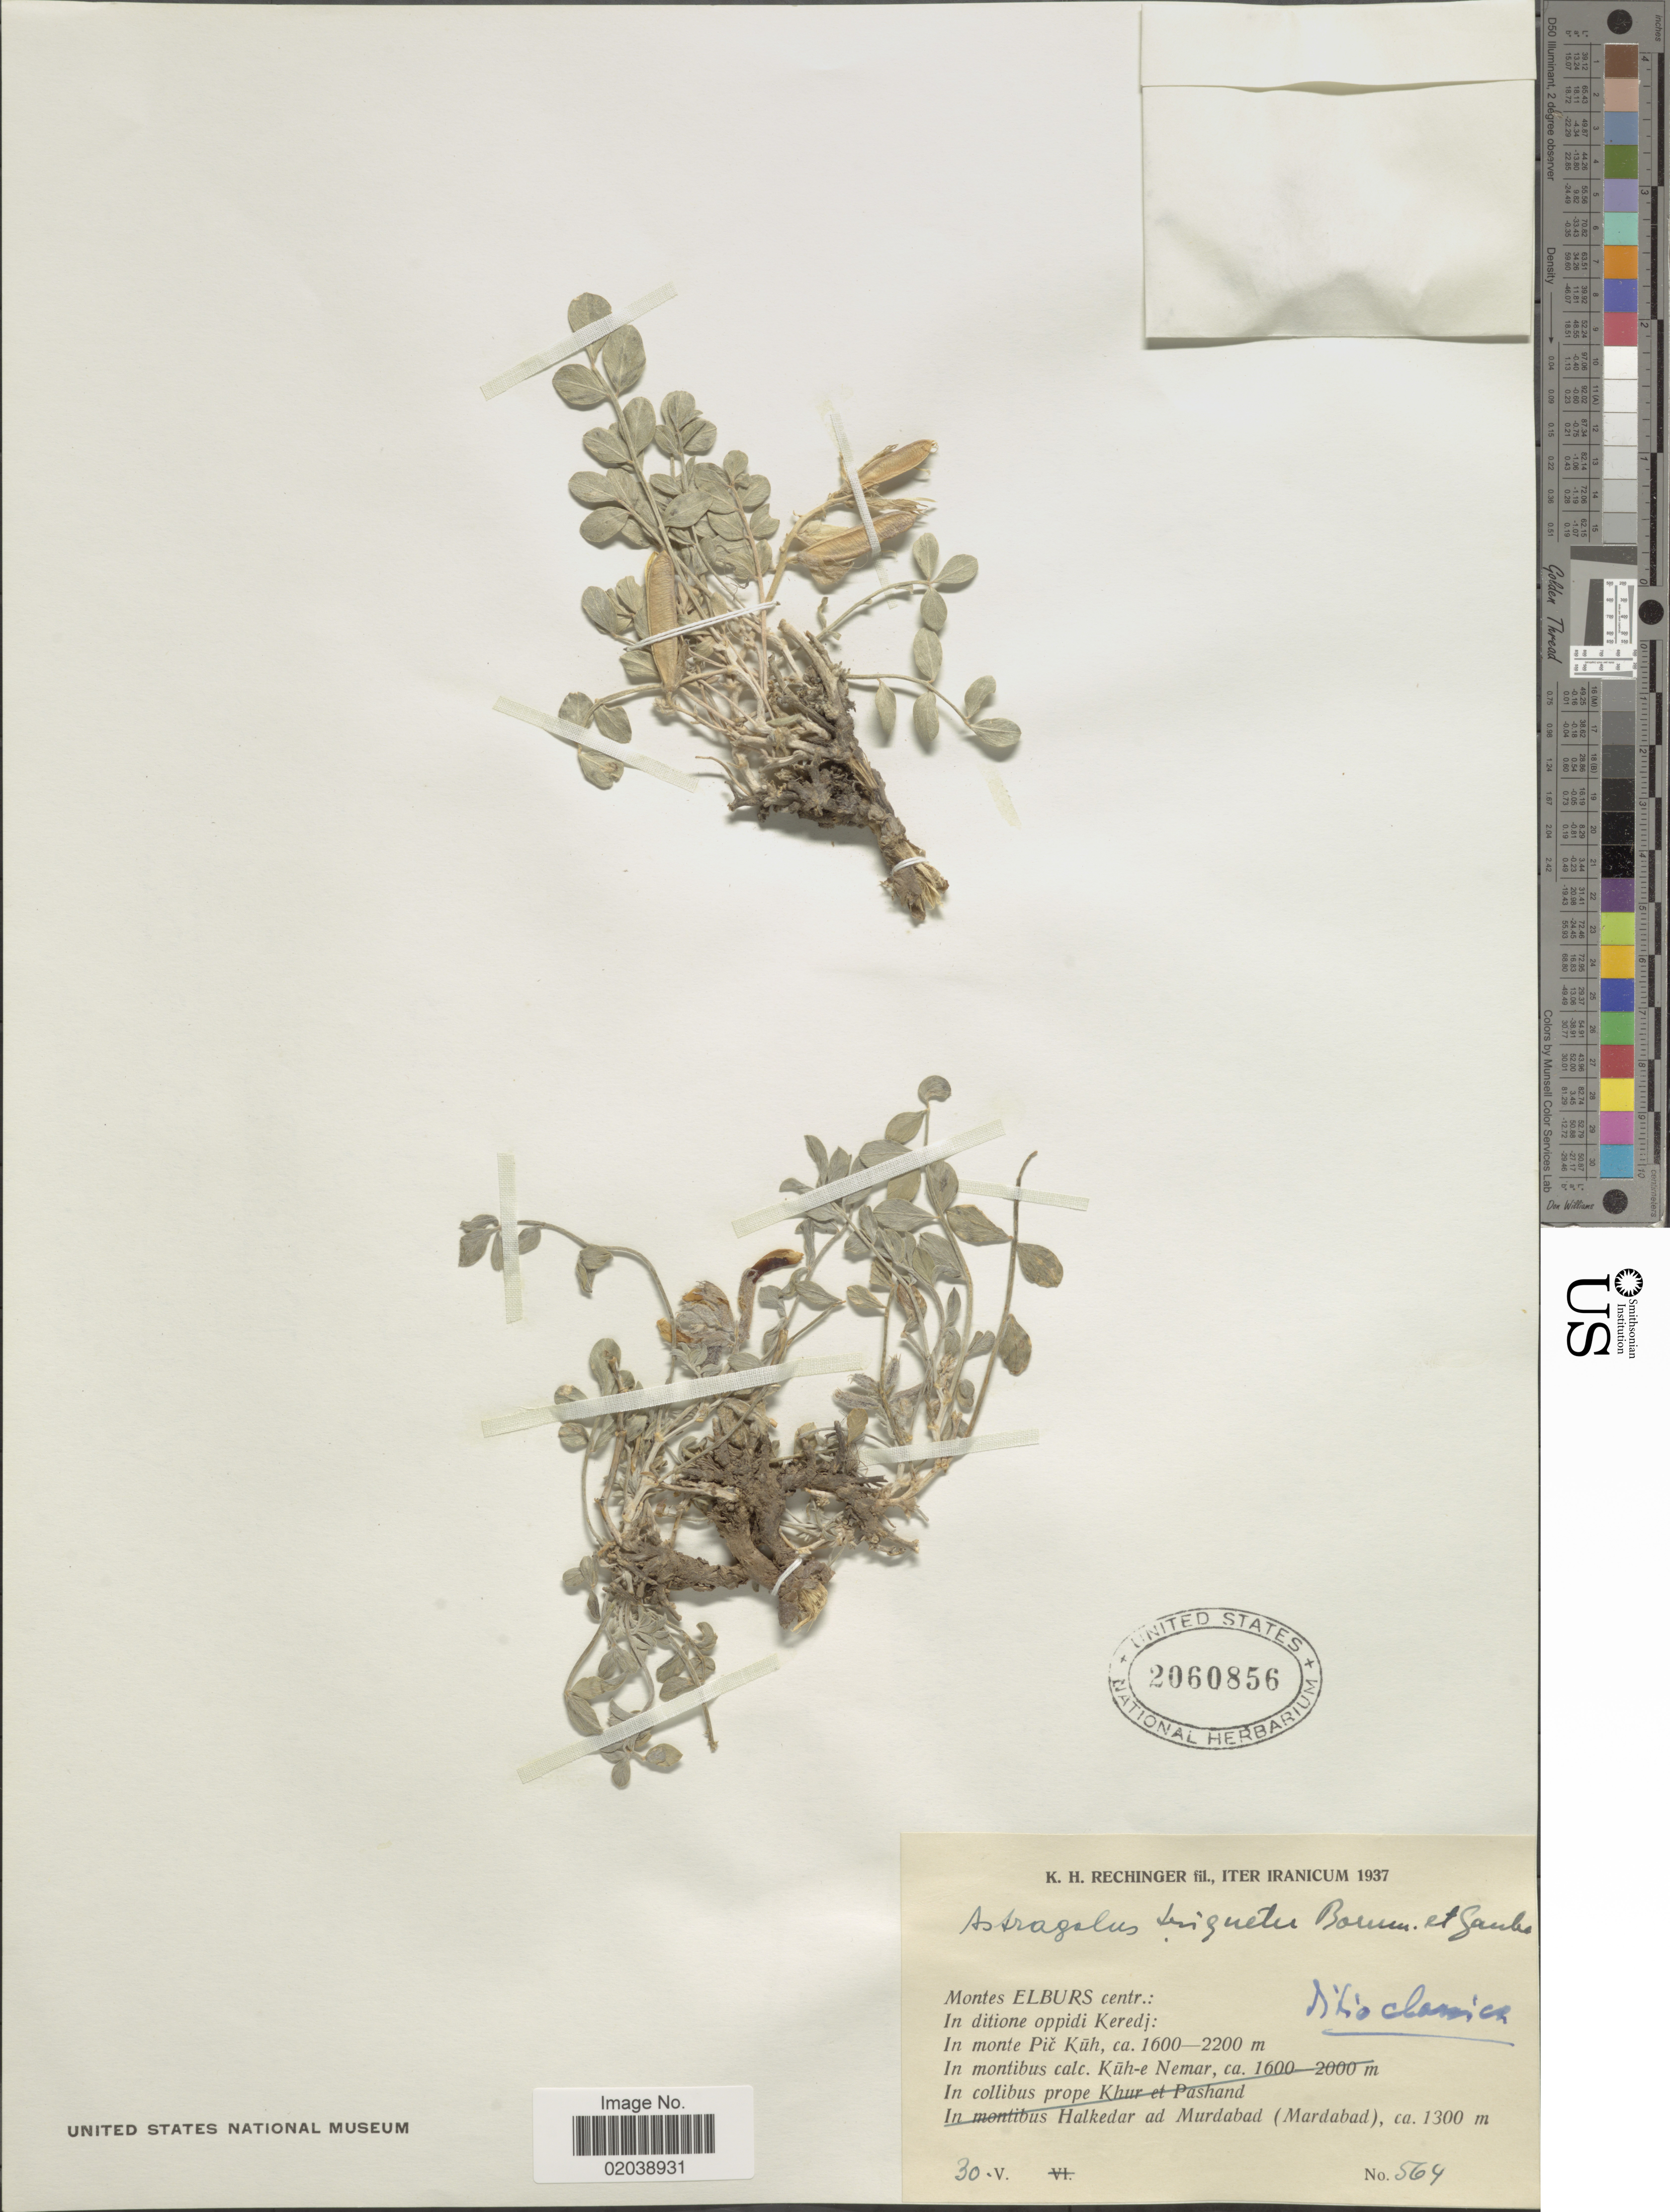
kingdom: Plantae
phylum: Tracheophyta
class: Magnoliopsida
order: Fabales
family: Fabaceae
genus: Astragalus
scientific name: Astragalus triqueter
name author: Bornm. & Gauba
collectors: K. H. Rechinger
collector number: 564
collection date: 1937-05-30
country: Iran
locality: Iter Iranicum, Montes Elburs centr: In ditione oppidi Keredj: In monte Pic Kuh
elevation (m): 1600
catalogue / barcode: US 2060856